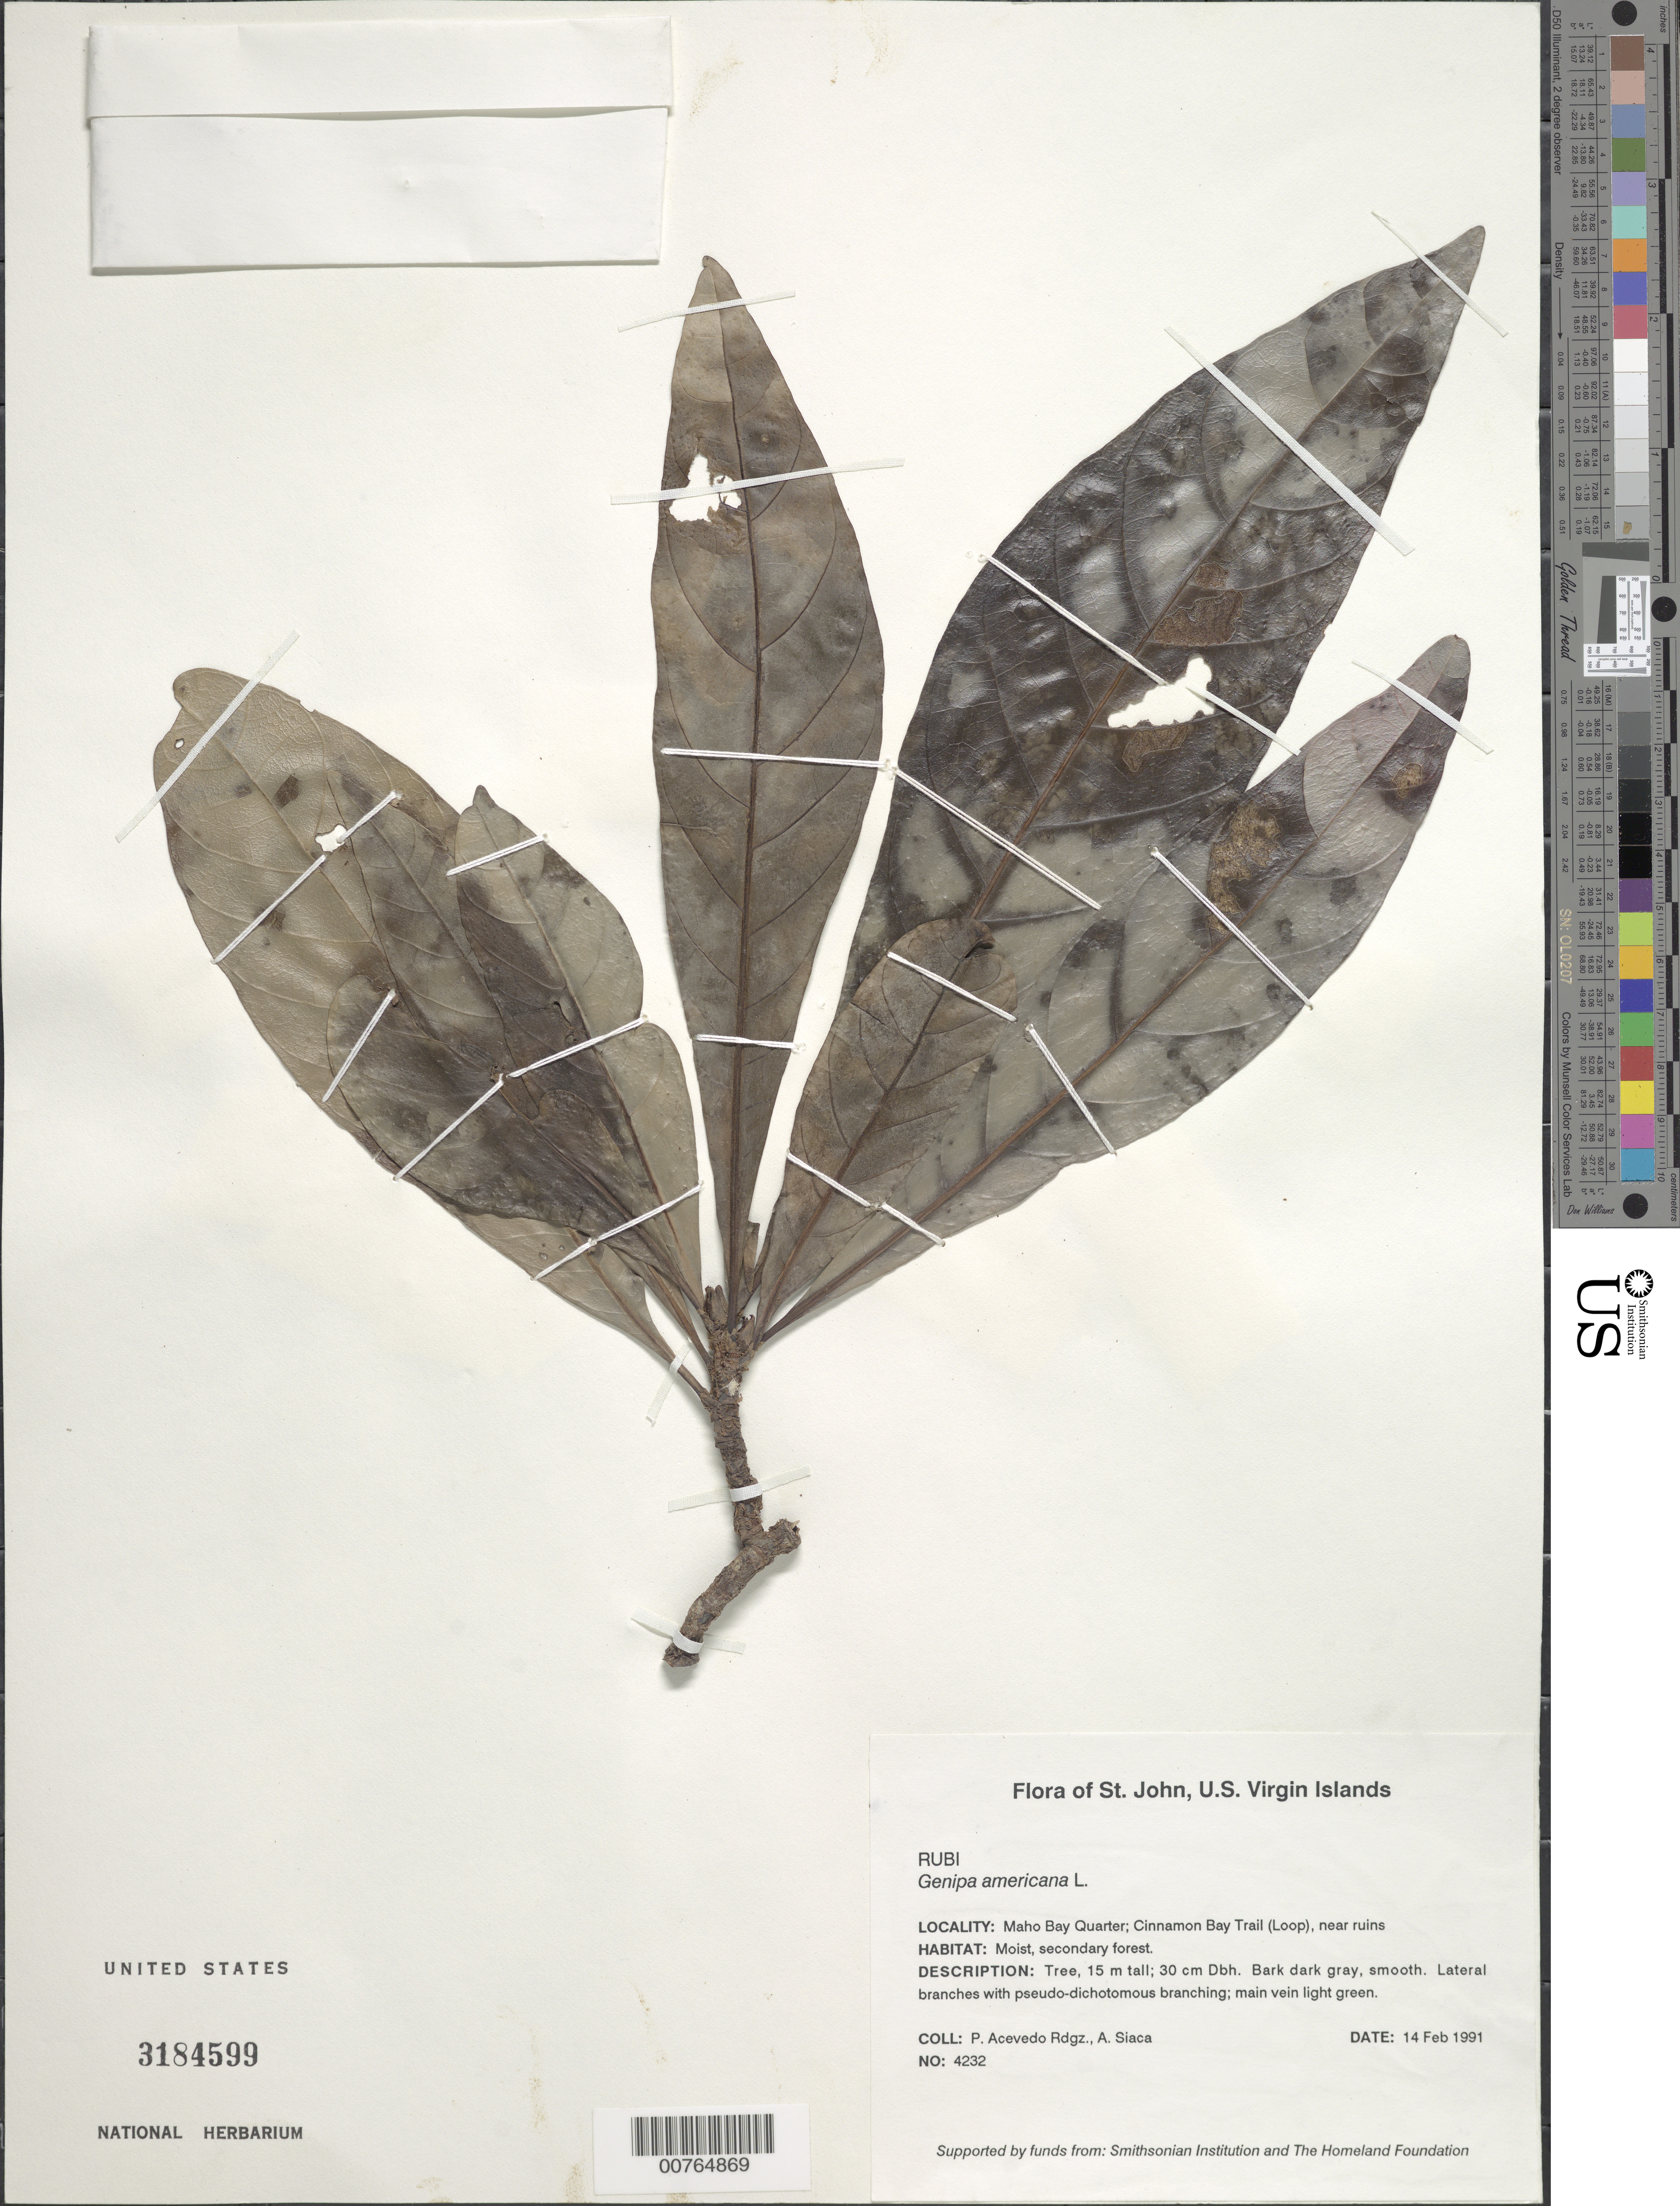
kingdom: Plantae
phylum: Tracheophyta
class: Magnoliopsida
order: Gentianales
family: Rubiaceae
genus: Genipa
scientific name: Genipa americana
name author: L.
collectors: P. Acevedo-Rodr. & A. Siaca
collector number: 4232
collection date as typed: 14 Feb 1991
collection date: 1991-02-14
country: U.S. Virgin Islands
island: St. John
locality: Maho Bay Quarter; Cinnamon Bay Trail (Loop), near ruins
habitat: Moist, secondary forest.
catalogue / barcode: US 3184599